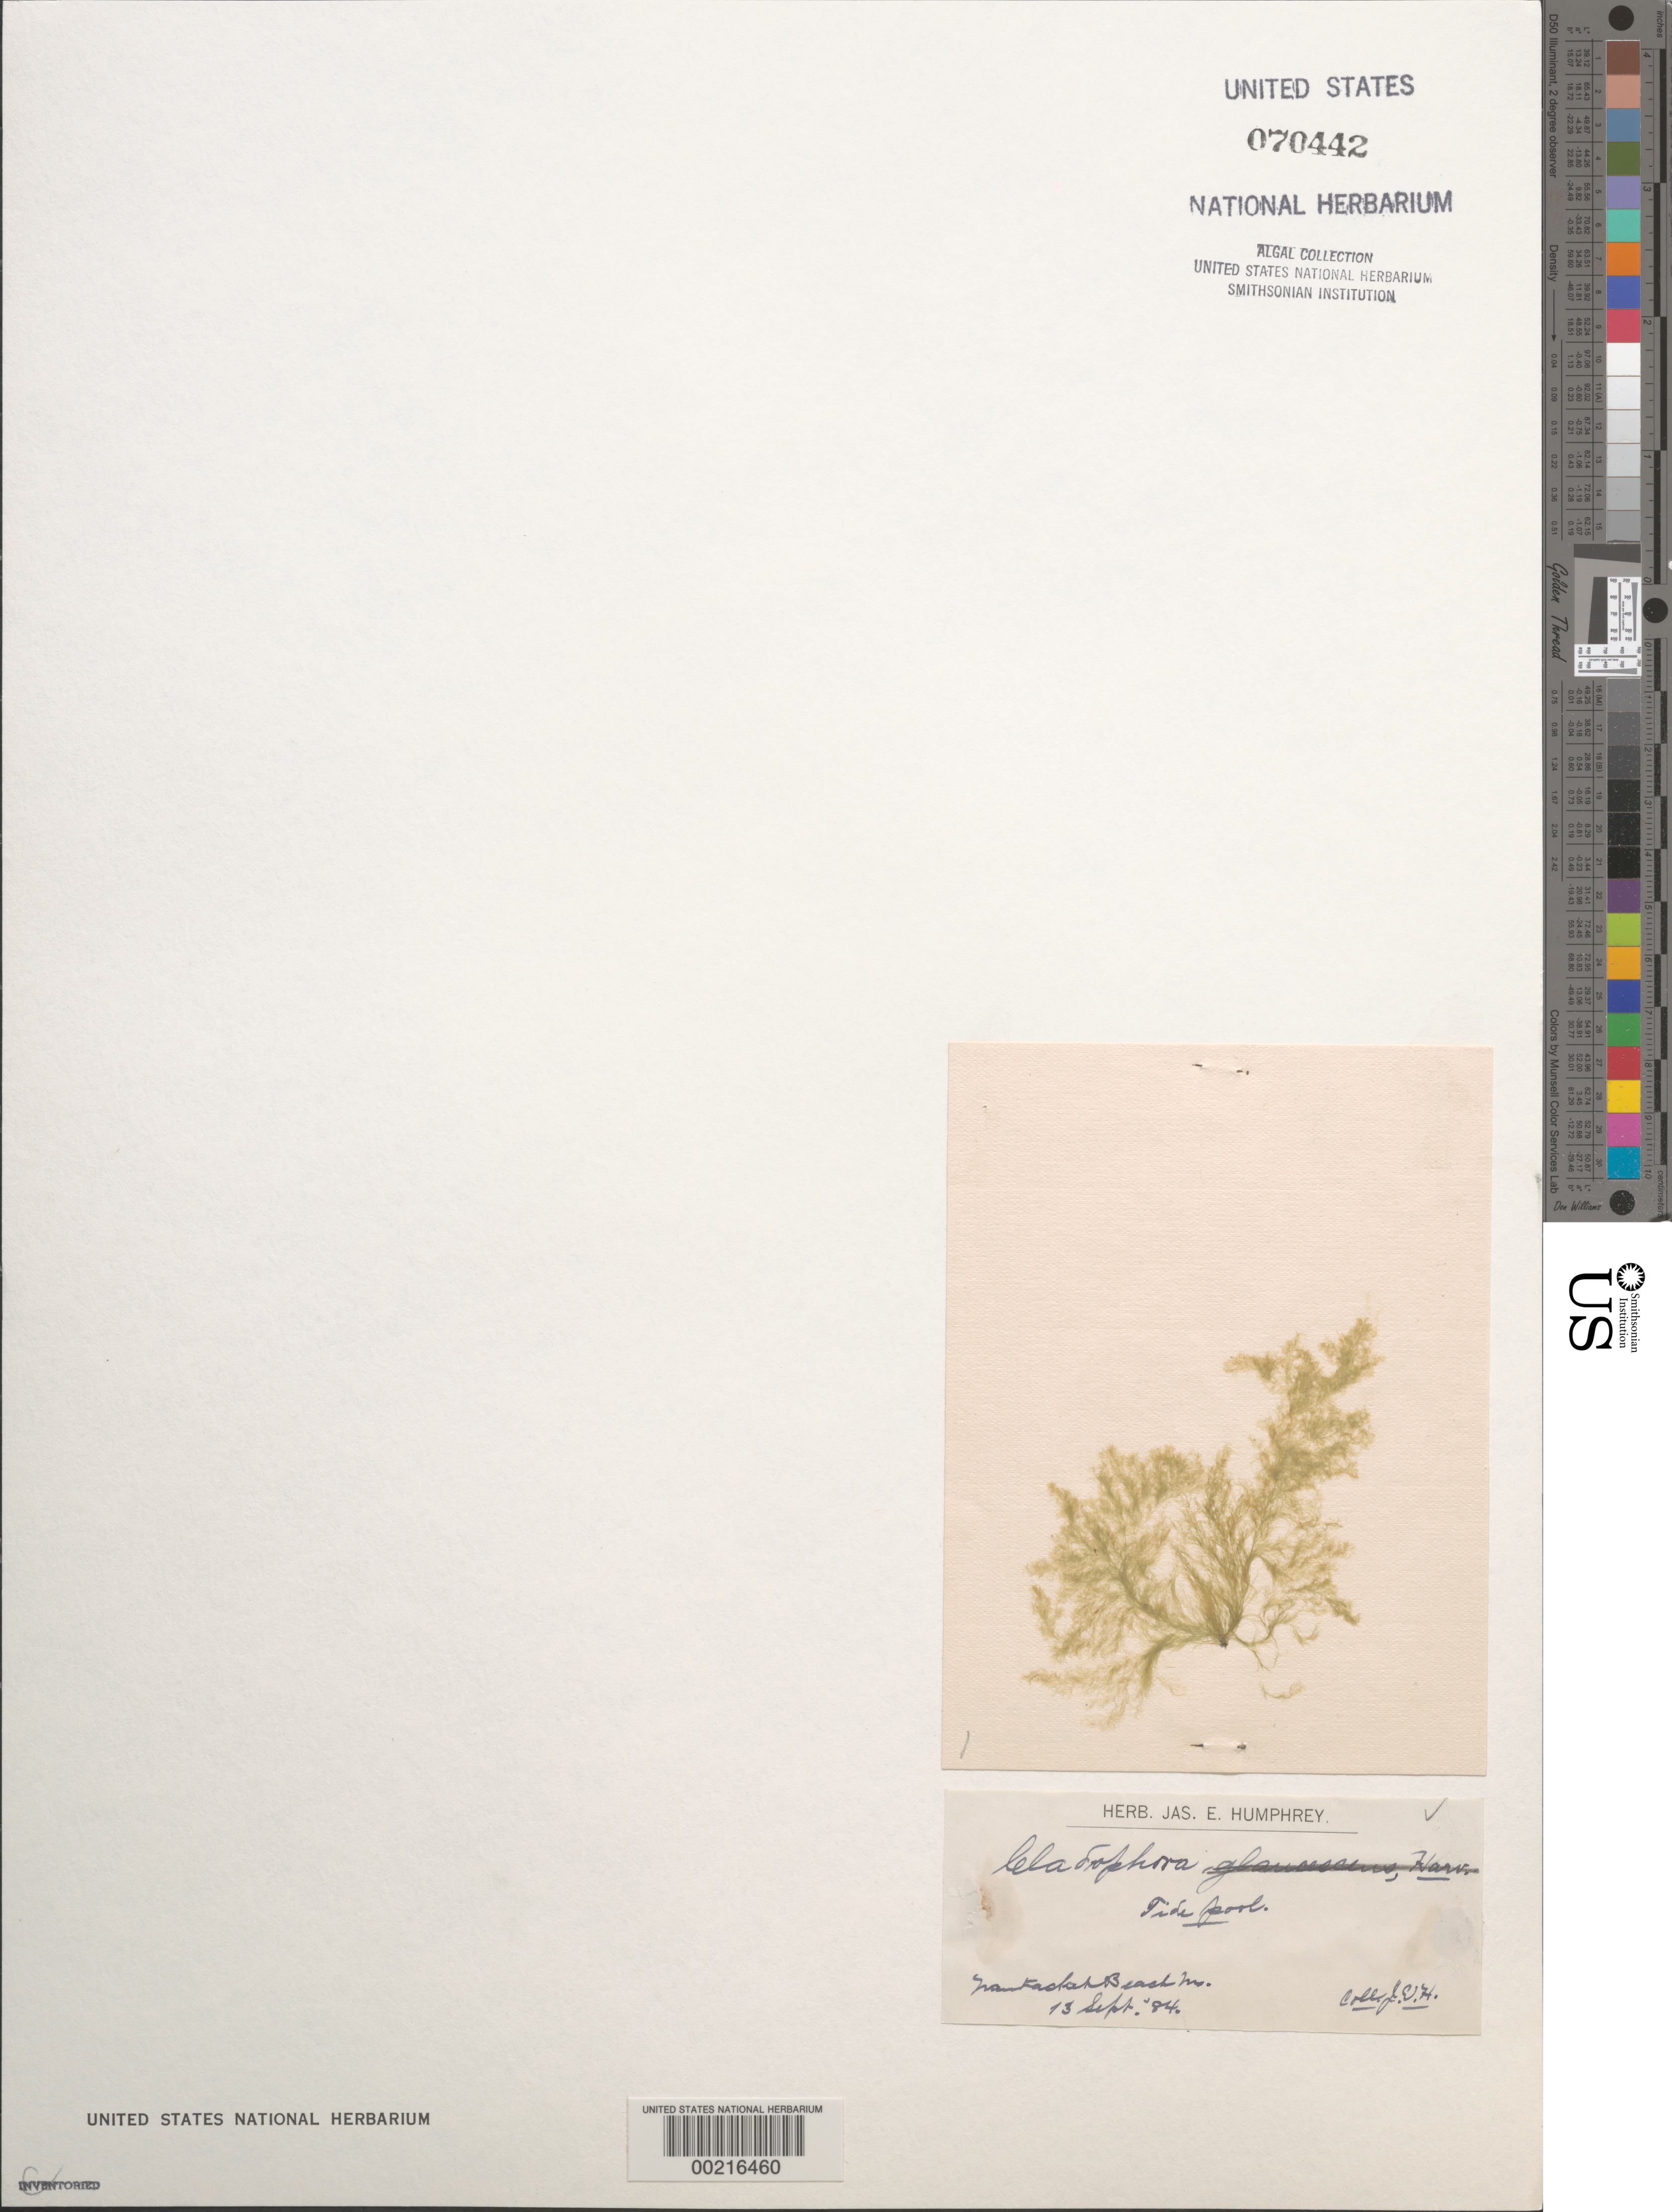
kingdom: Plantae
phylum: Chlorophyta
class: Ulvophyceae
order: Cladophorales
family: Cladophoraceae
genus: Cladophora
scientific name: Cladophora sp.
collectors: J. Humphrey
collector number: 1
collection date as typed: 13 Sep 1884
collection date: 1884-09-13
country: United States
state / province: Massachusetts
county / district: Plymouth County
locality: Nantasket Beach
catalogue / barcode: US 70442